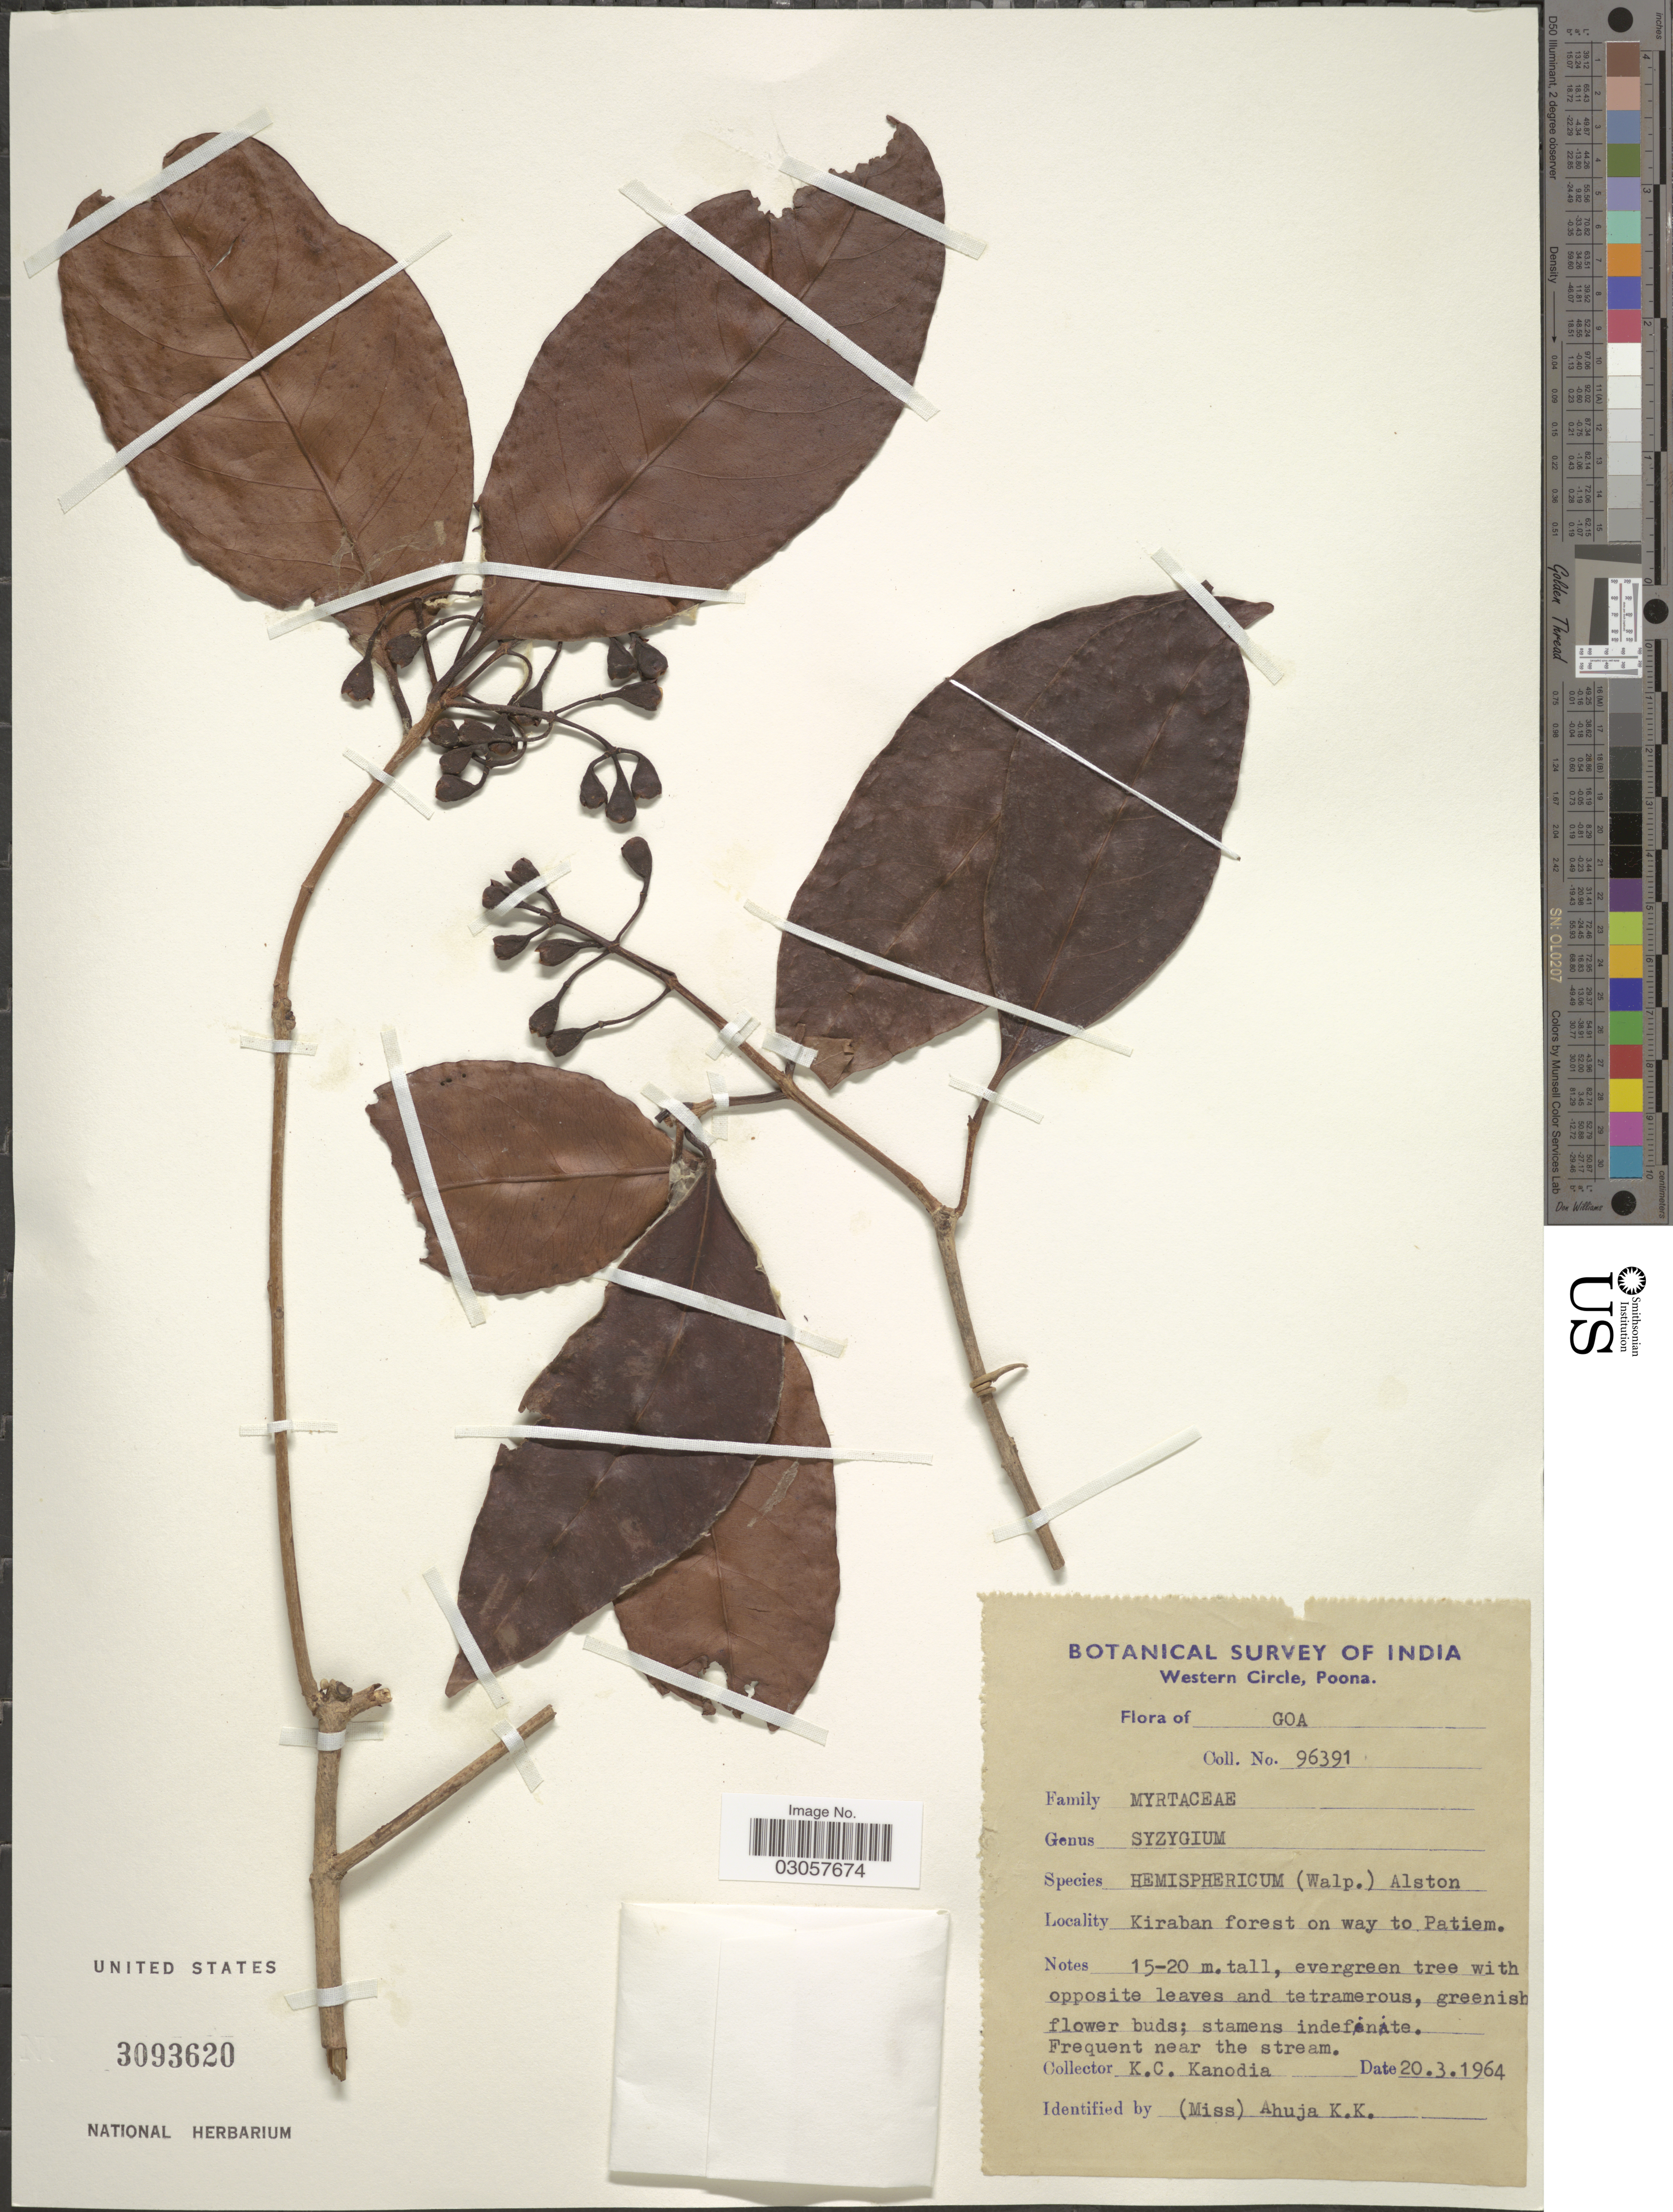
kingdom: Plantae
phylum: Tracheophyta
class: Magnoliopsida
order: Myrtales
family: Myrtaceae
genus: Syzygium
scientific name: Syzygium hemisphericum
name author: (Wight) Alston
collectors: K. Kanodia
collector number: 96391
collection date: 1964-03-20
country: India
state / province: Goa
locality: Kiraban forest on way to Patiem.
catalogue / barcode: US 3093620